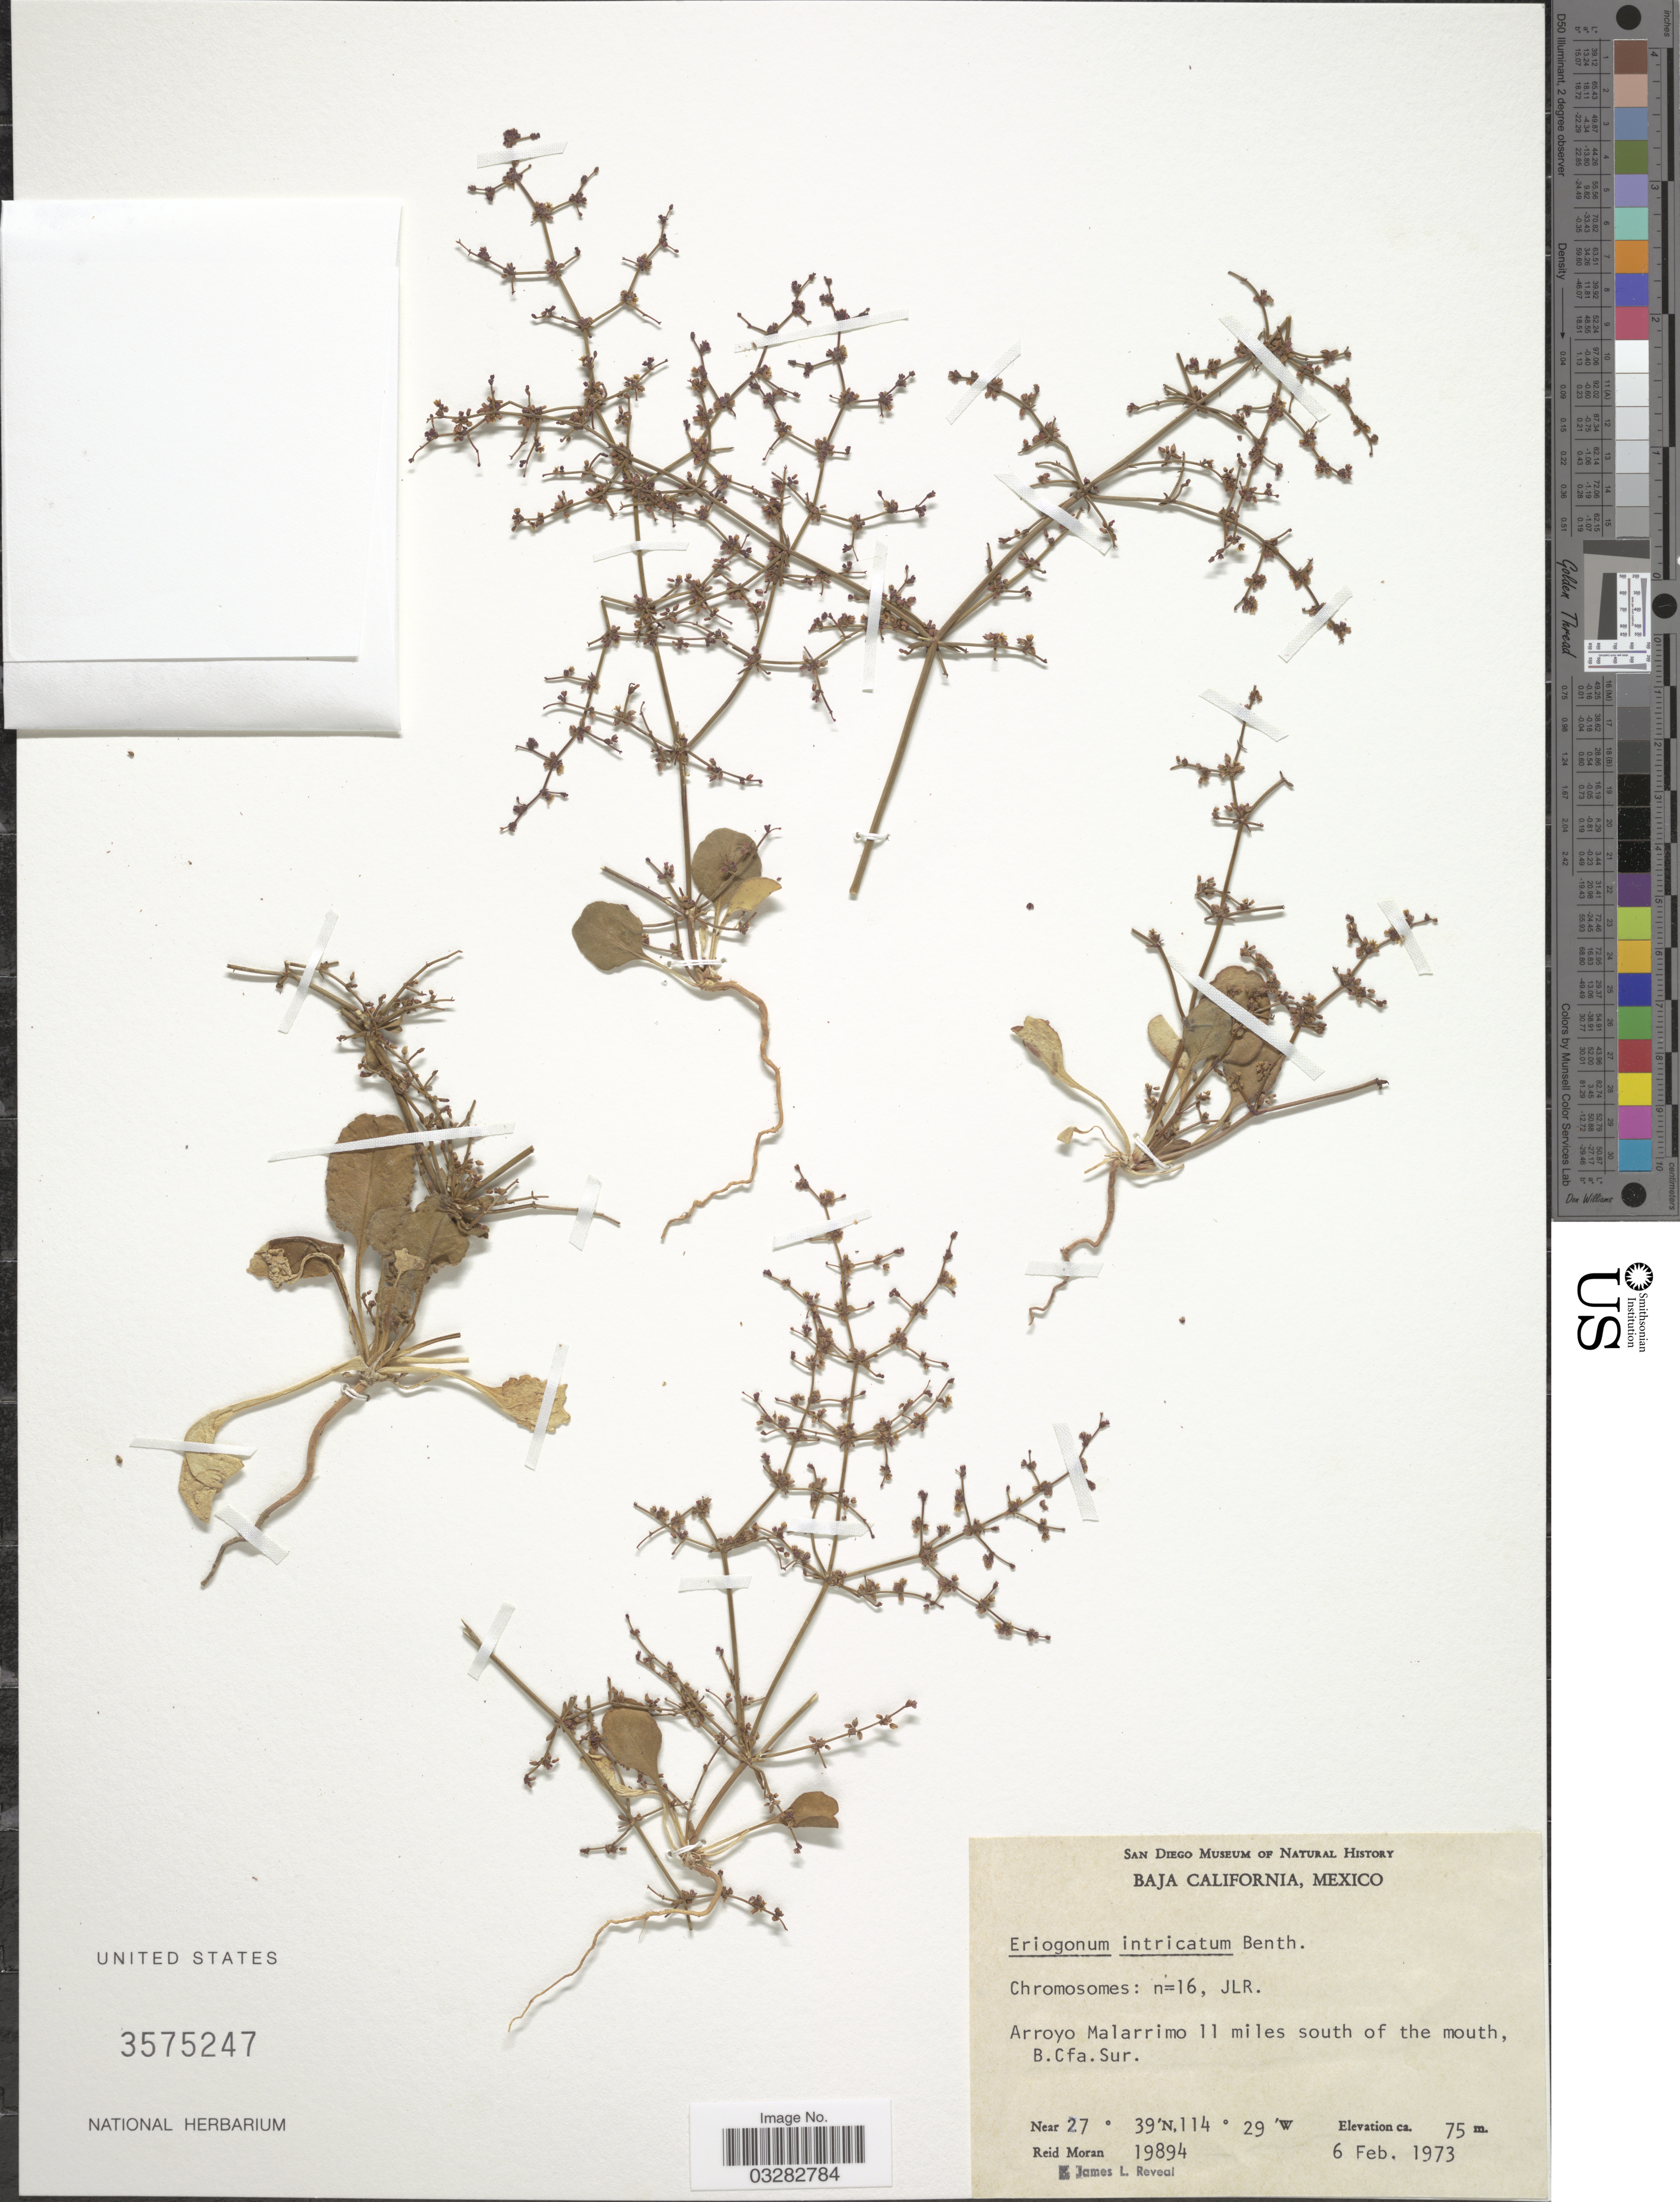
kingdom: Plantae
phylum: Tracheophyta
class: Magnoliopsida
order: Caryophyllales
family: Polygonaceae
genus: Eriogonum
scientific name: Eriogonum intricatum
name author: Benth.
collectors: R. V. Moran & J. L. Reveal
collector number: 19894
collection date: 1973-02-06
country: Mexico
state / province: Baja California Sur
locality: Arroyo Malarrimo 11 miles south of the mouth.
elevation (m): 75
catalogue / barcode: US 3575247